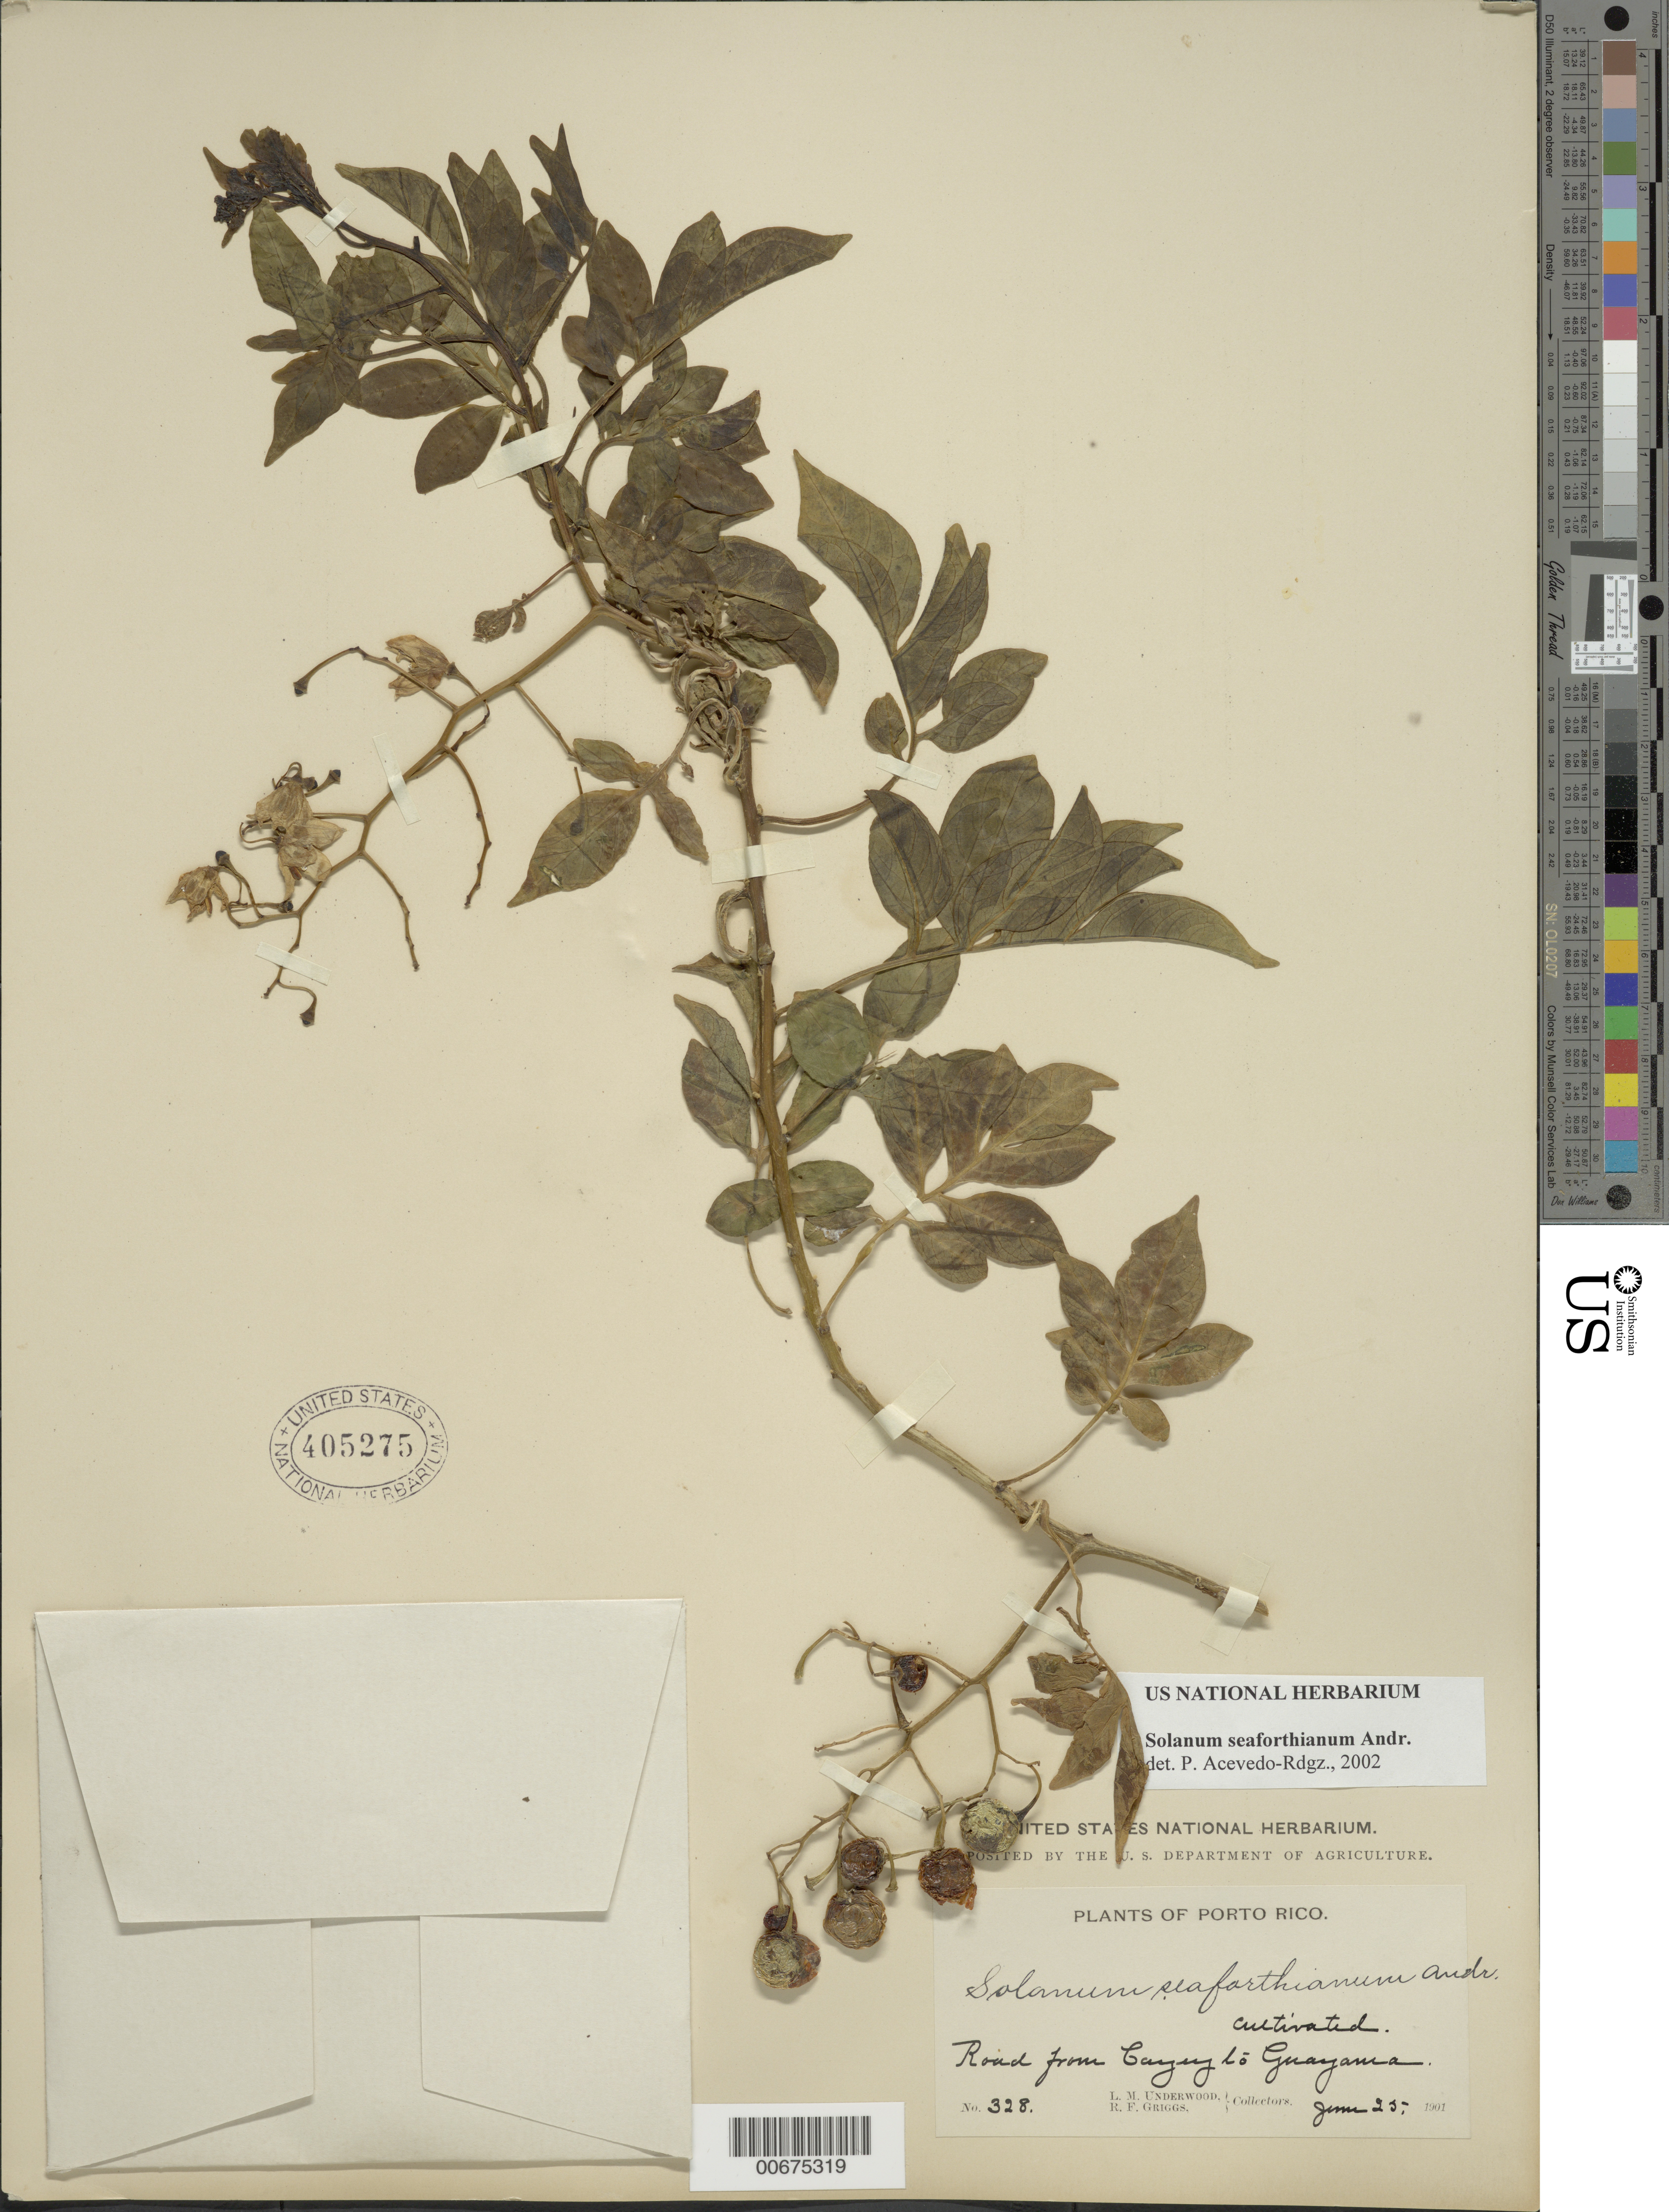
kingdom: Plantae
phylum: Tracheophyta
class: Magnoliopsida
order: Solanales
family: Solanaceae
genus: Solanum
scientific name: Solanum seaforthianum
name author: Andrews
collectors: L. M. Underwood & R. F. Griggs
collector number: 328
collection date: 1901-06-25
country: Puerto Rico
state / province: Guayama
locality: Porto Rico, Road from Cayey to Guayama.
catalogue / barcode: US 405275